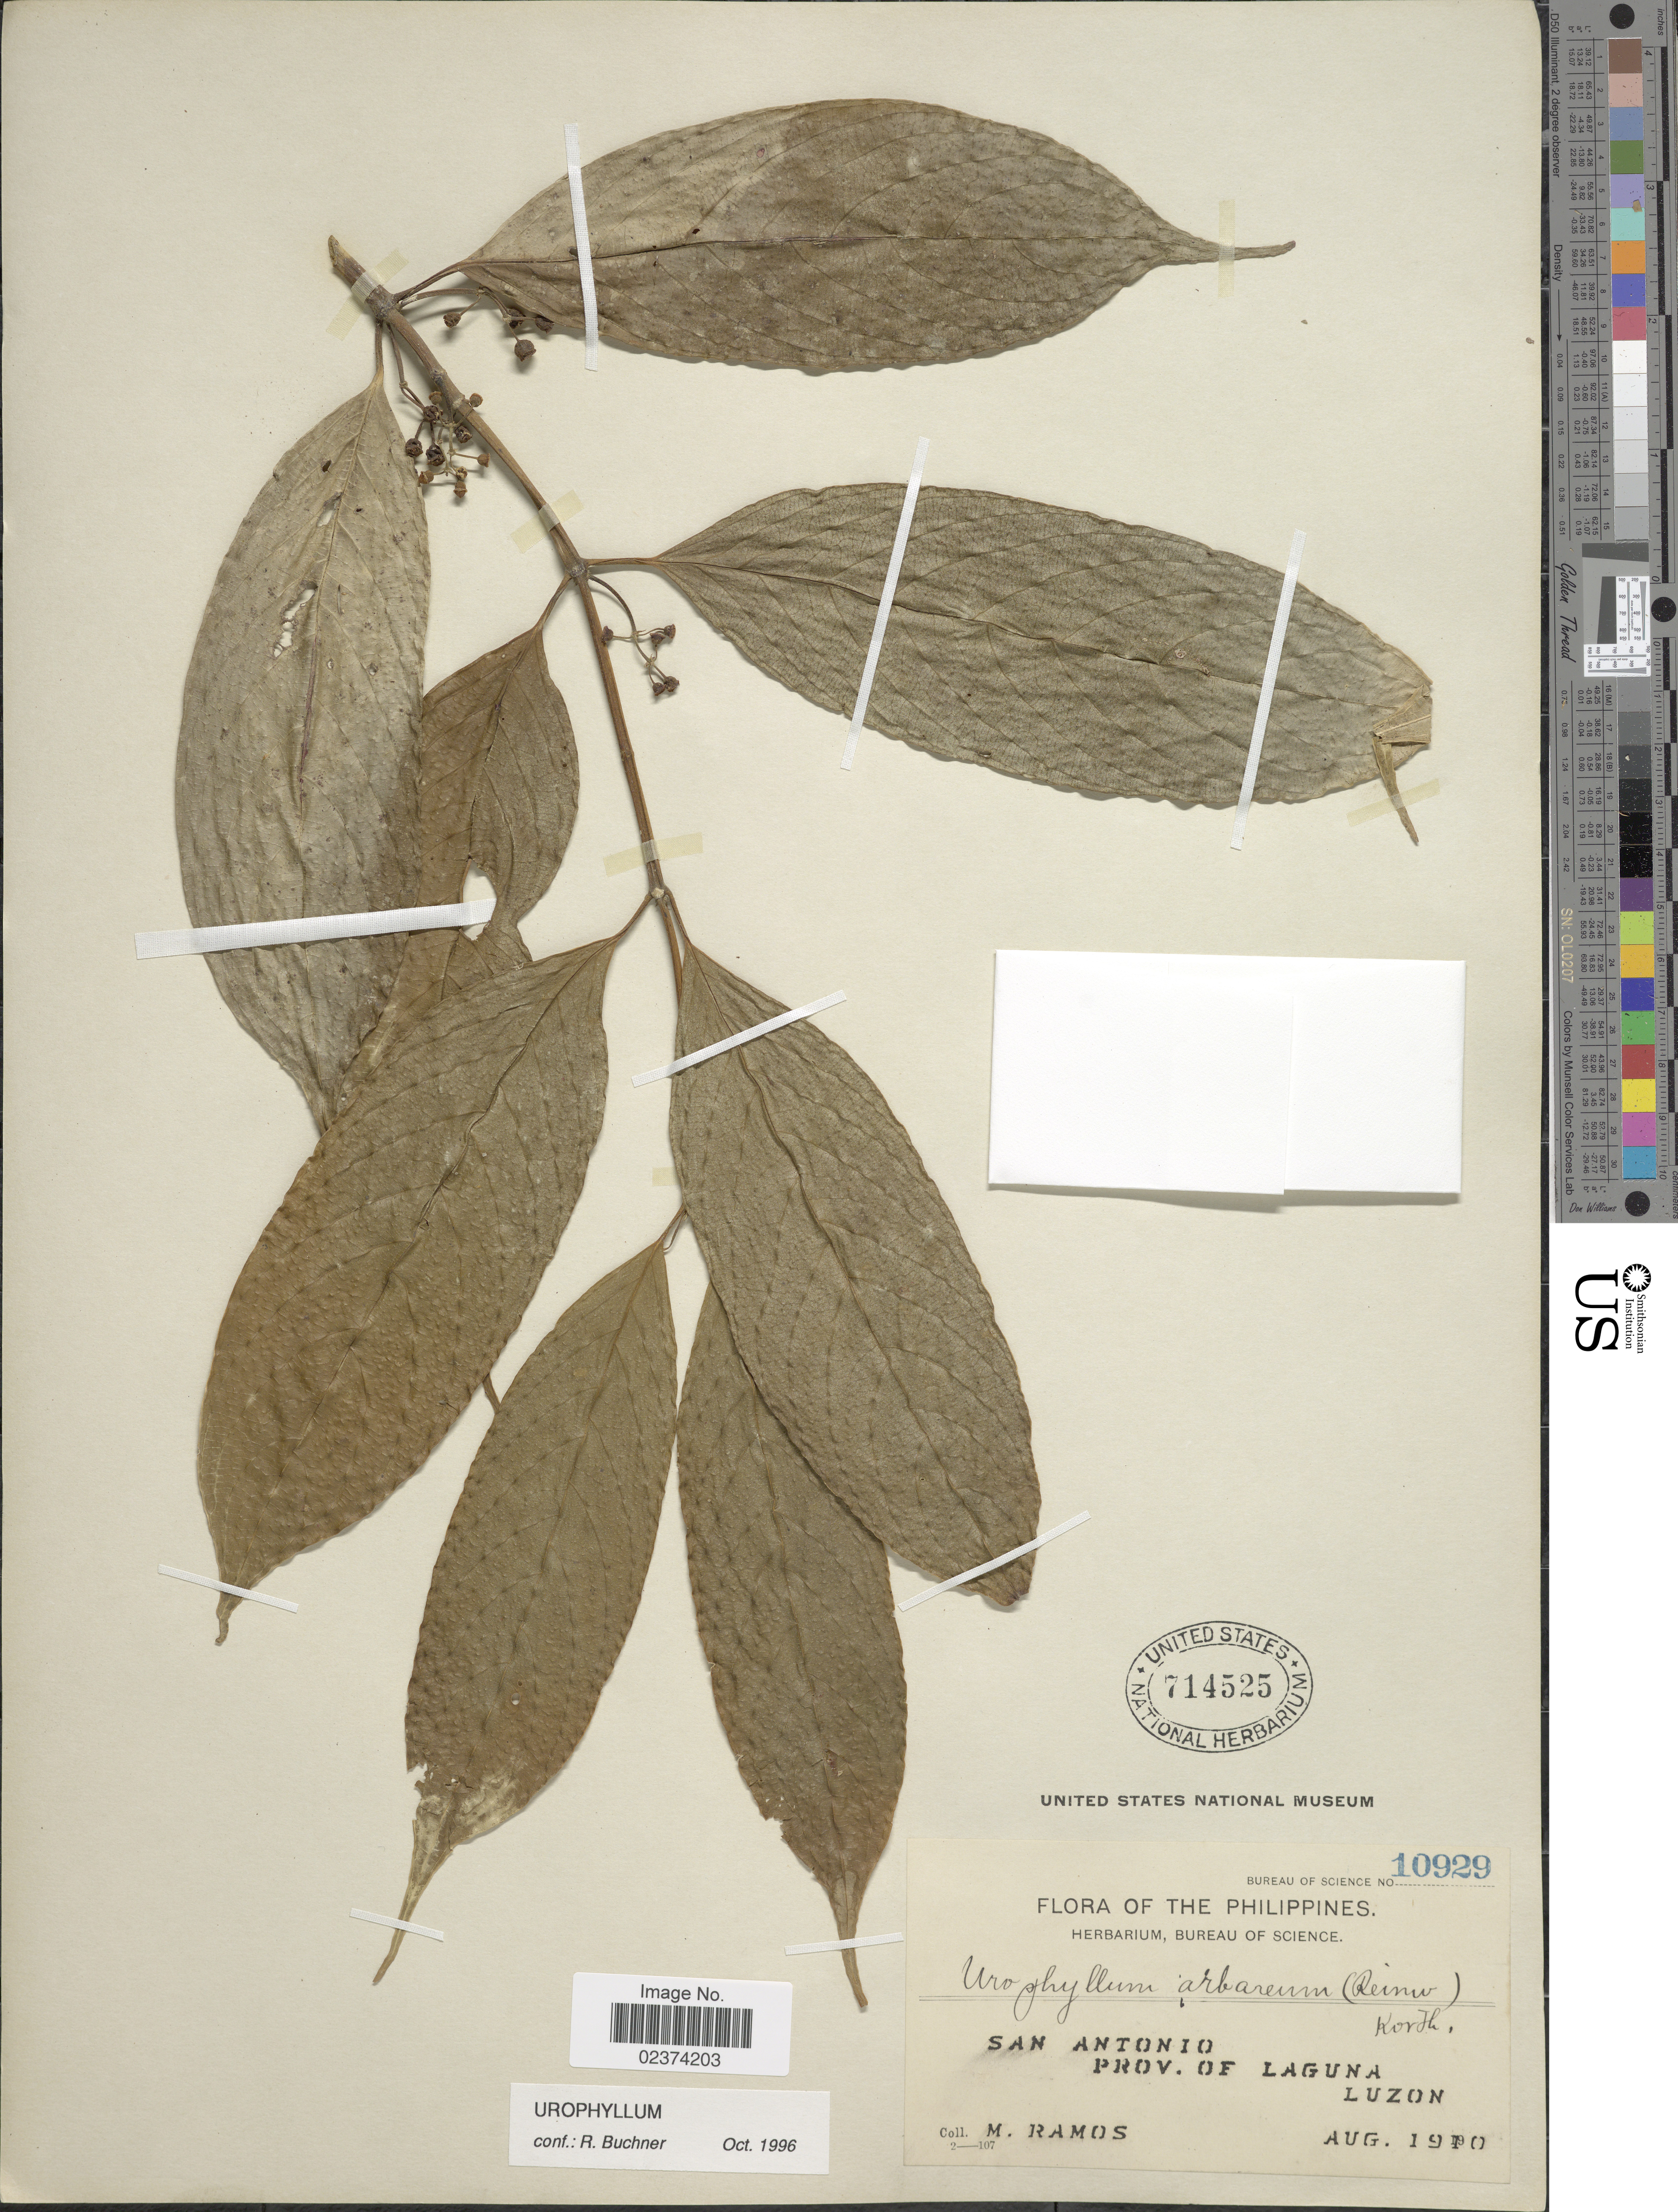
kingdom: Plantae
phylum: Tracheophyta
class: Magnoliopsida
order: Gentianales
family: Rubiaceae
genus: Urophyllum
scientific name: Urophyllum sp.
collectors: M. Ramos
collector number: Bureau of Science 10929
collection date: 1910-08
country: Philippines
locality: San Antonio, Prov. of Laguna, Luzon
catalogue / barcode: US 714525